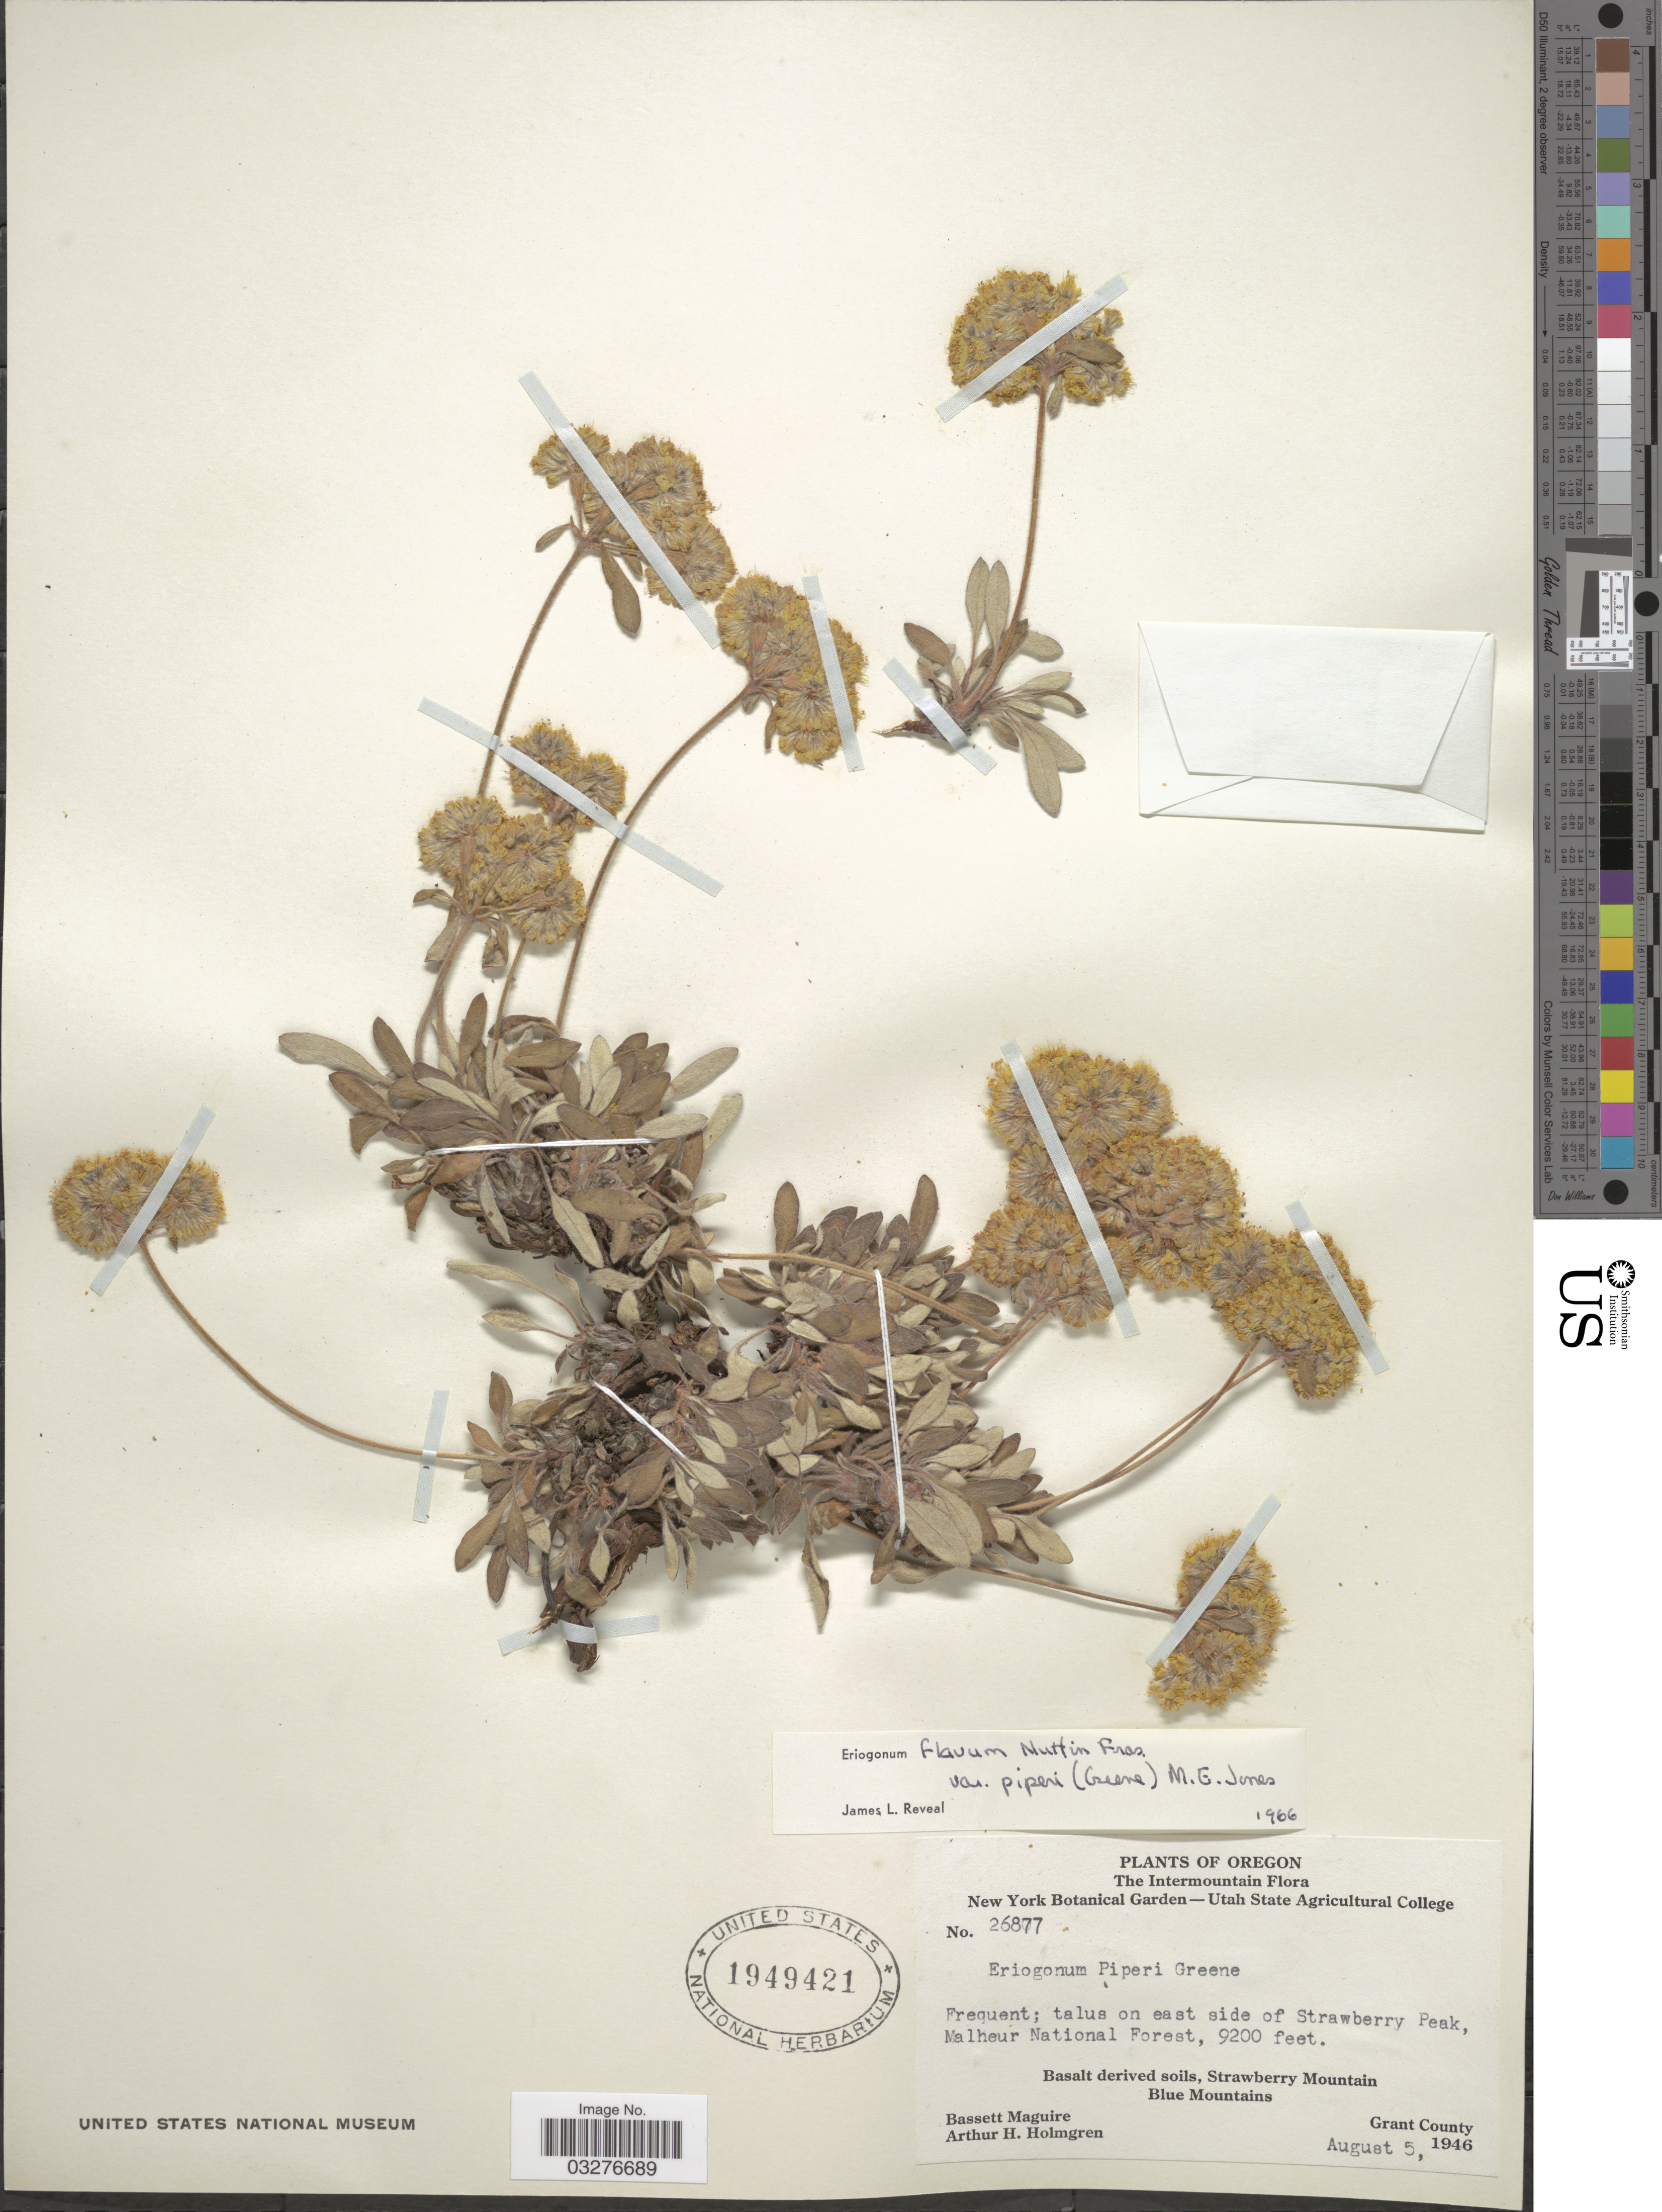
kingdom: Plantae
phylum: Tracheophyta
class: Magnoliopsida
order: Caryophyllales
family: Polygonaceae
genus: Eriogonum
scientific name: Eriogonum flavum var. piperi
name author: M.E. Jones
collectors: B. Maguire & A. H. Holmgren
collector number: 26877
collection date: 1946-08-05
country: United States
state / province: Oregon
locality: The Intermountain, talus on east side of Strawberry Peak, Malheur National Forest, Basalt derived soils, Strawberry Mountain, Blue Mountains, Grant County.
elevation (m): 2804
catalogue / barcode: US 1949421